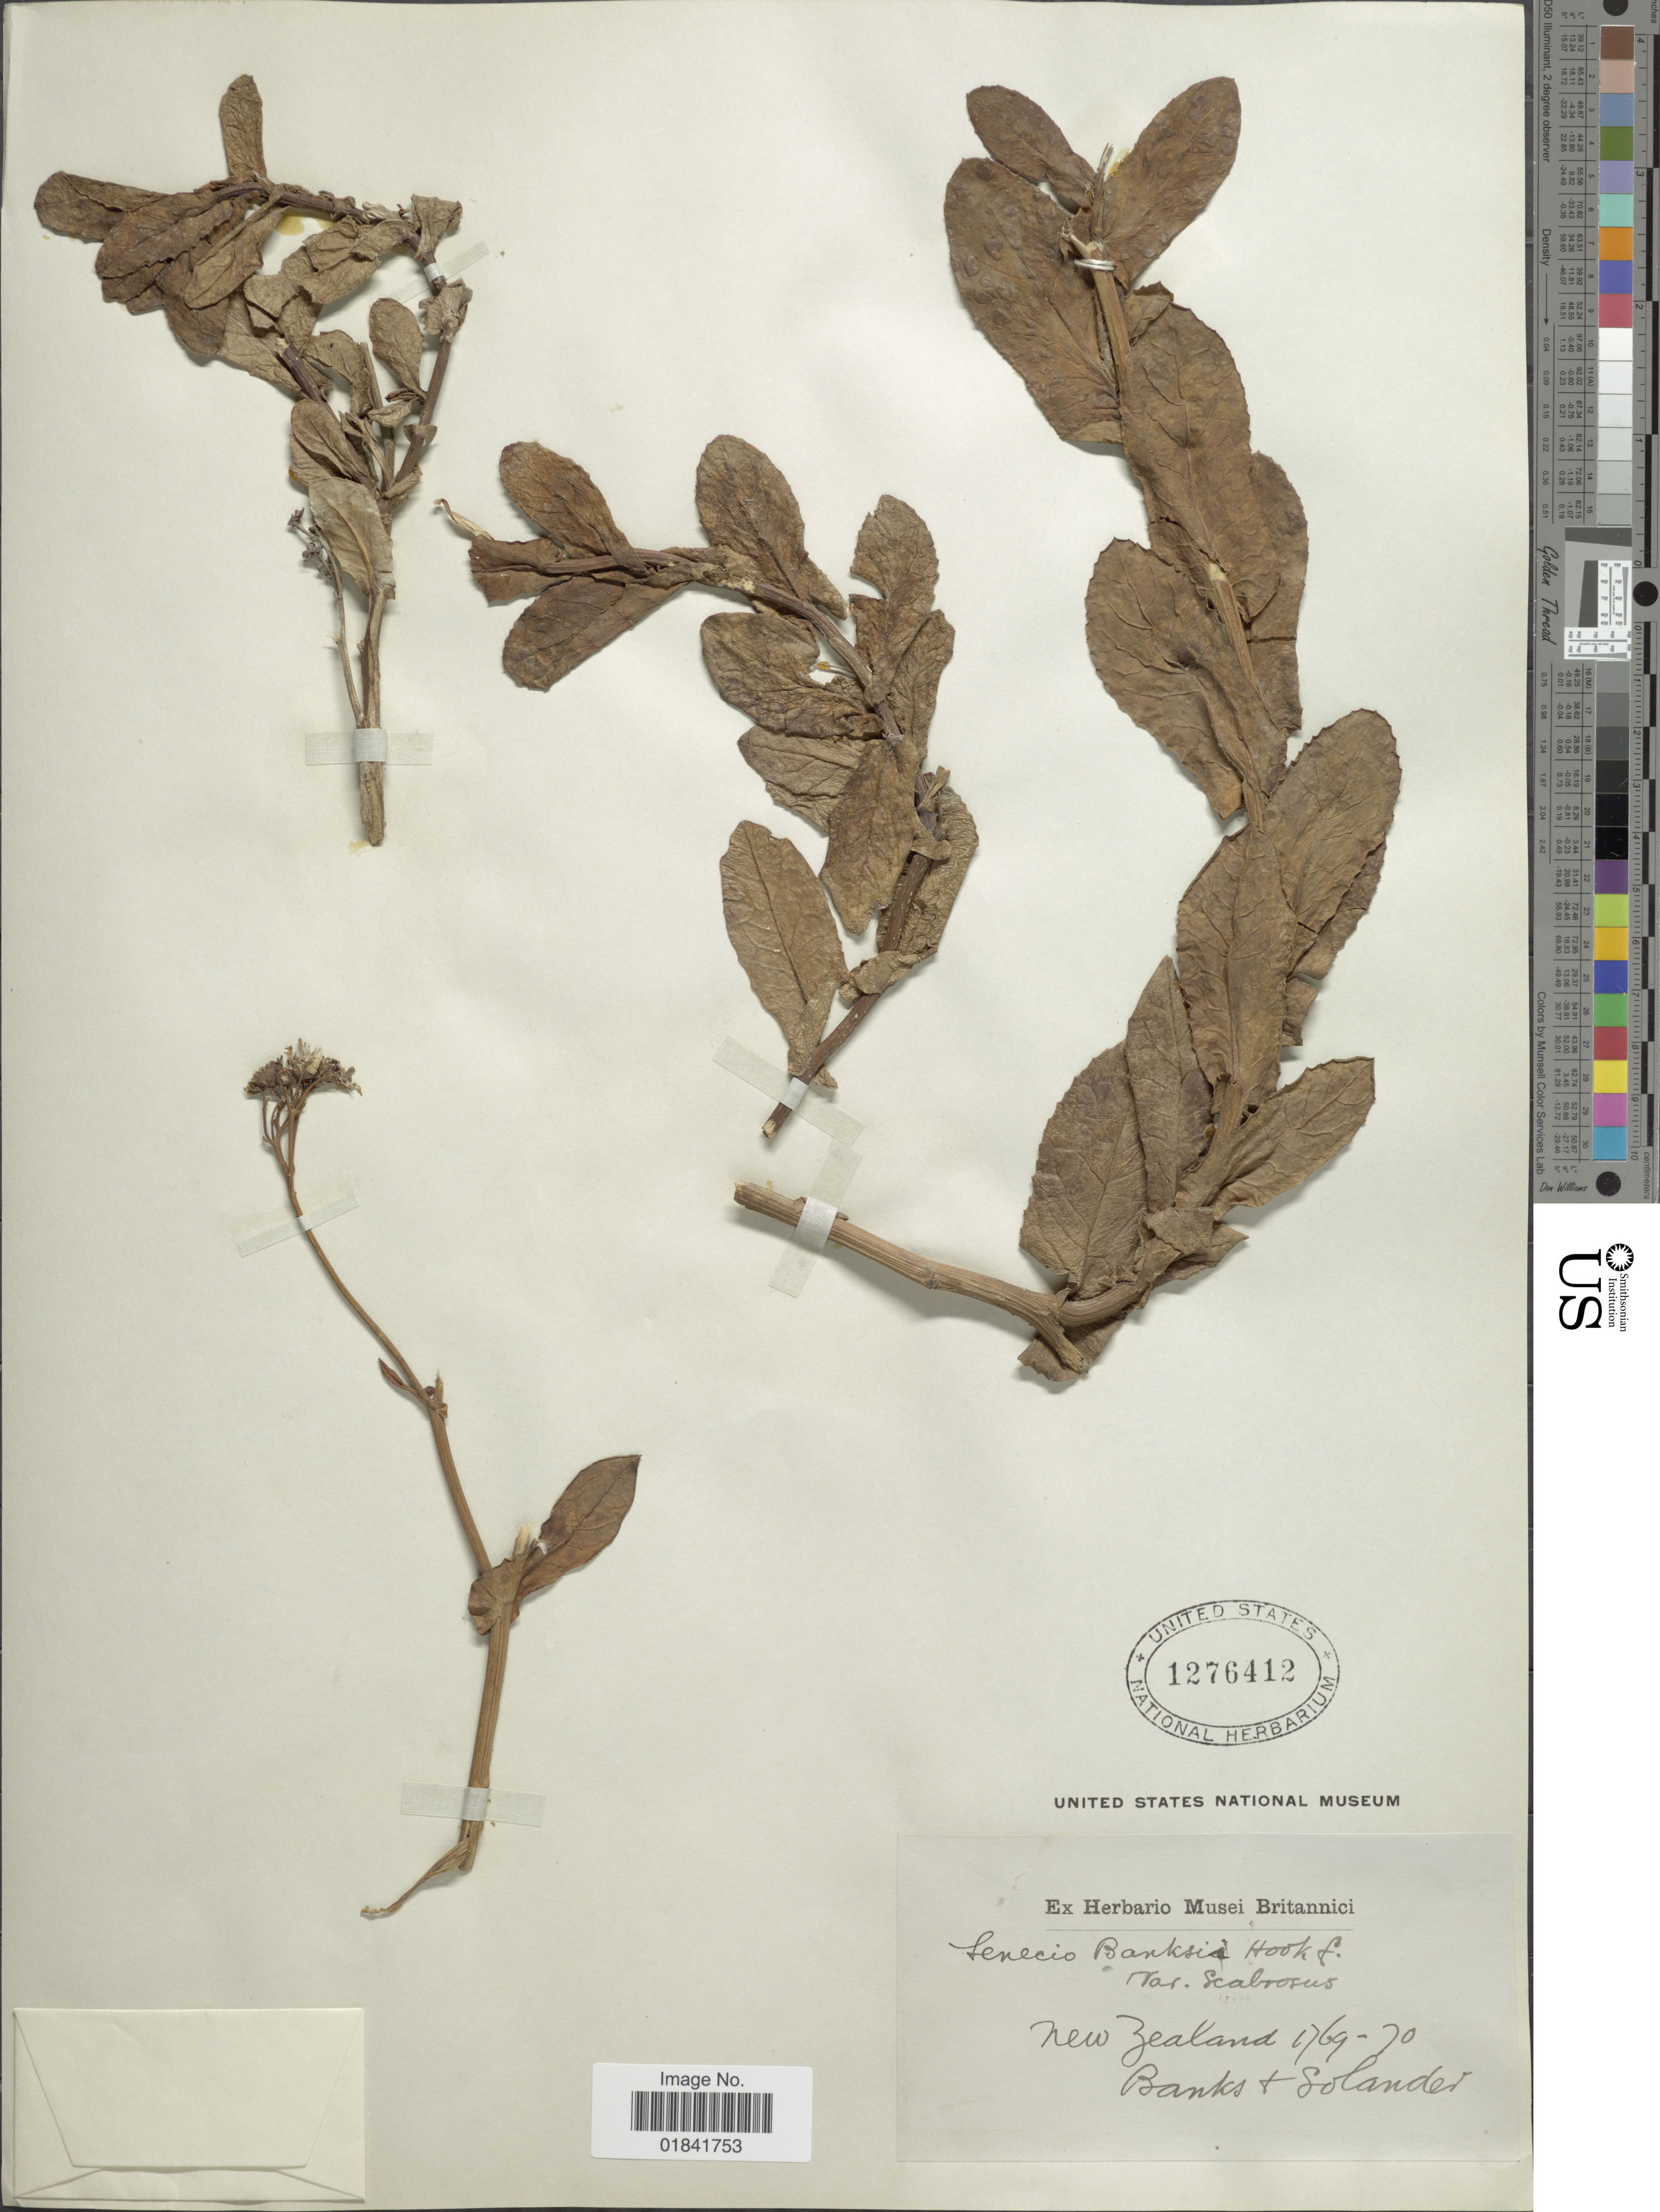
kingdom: Plantae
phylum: Tracheophyta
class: Magnoliopsida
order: Asterales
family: Asteraceae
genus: Senecio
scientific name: Senecio banksii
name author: Hook. f.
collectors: J. Banks & D. C. Solander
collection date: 1769/1770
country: New Zealand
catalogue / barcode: US 1276412